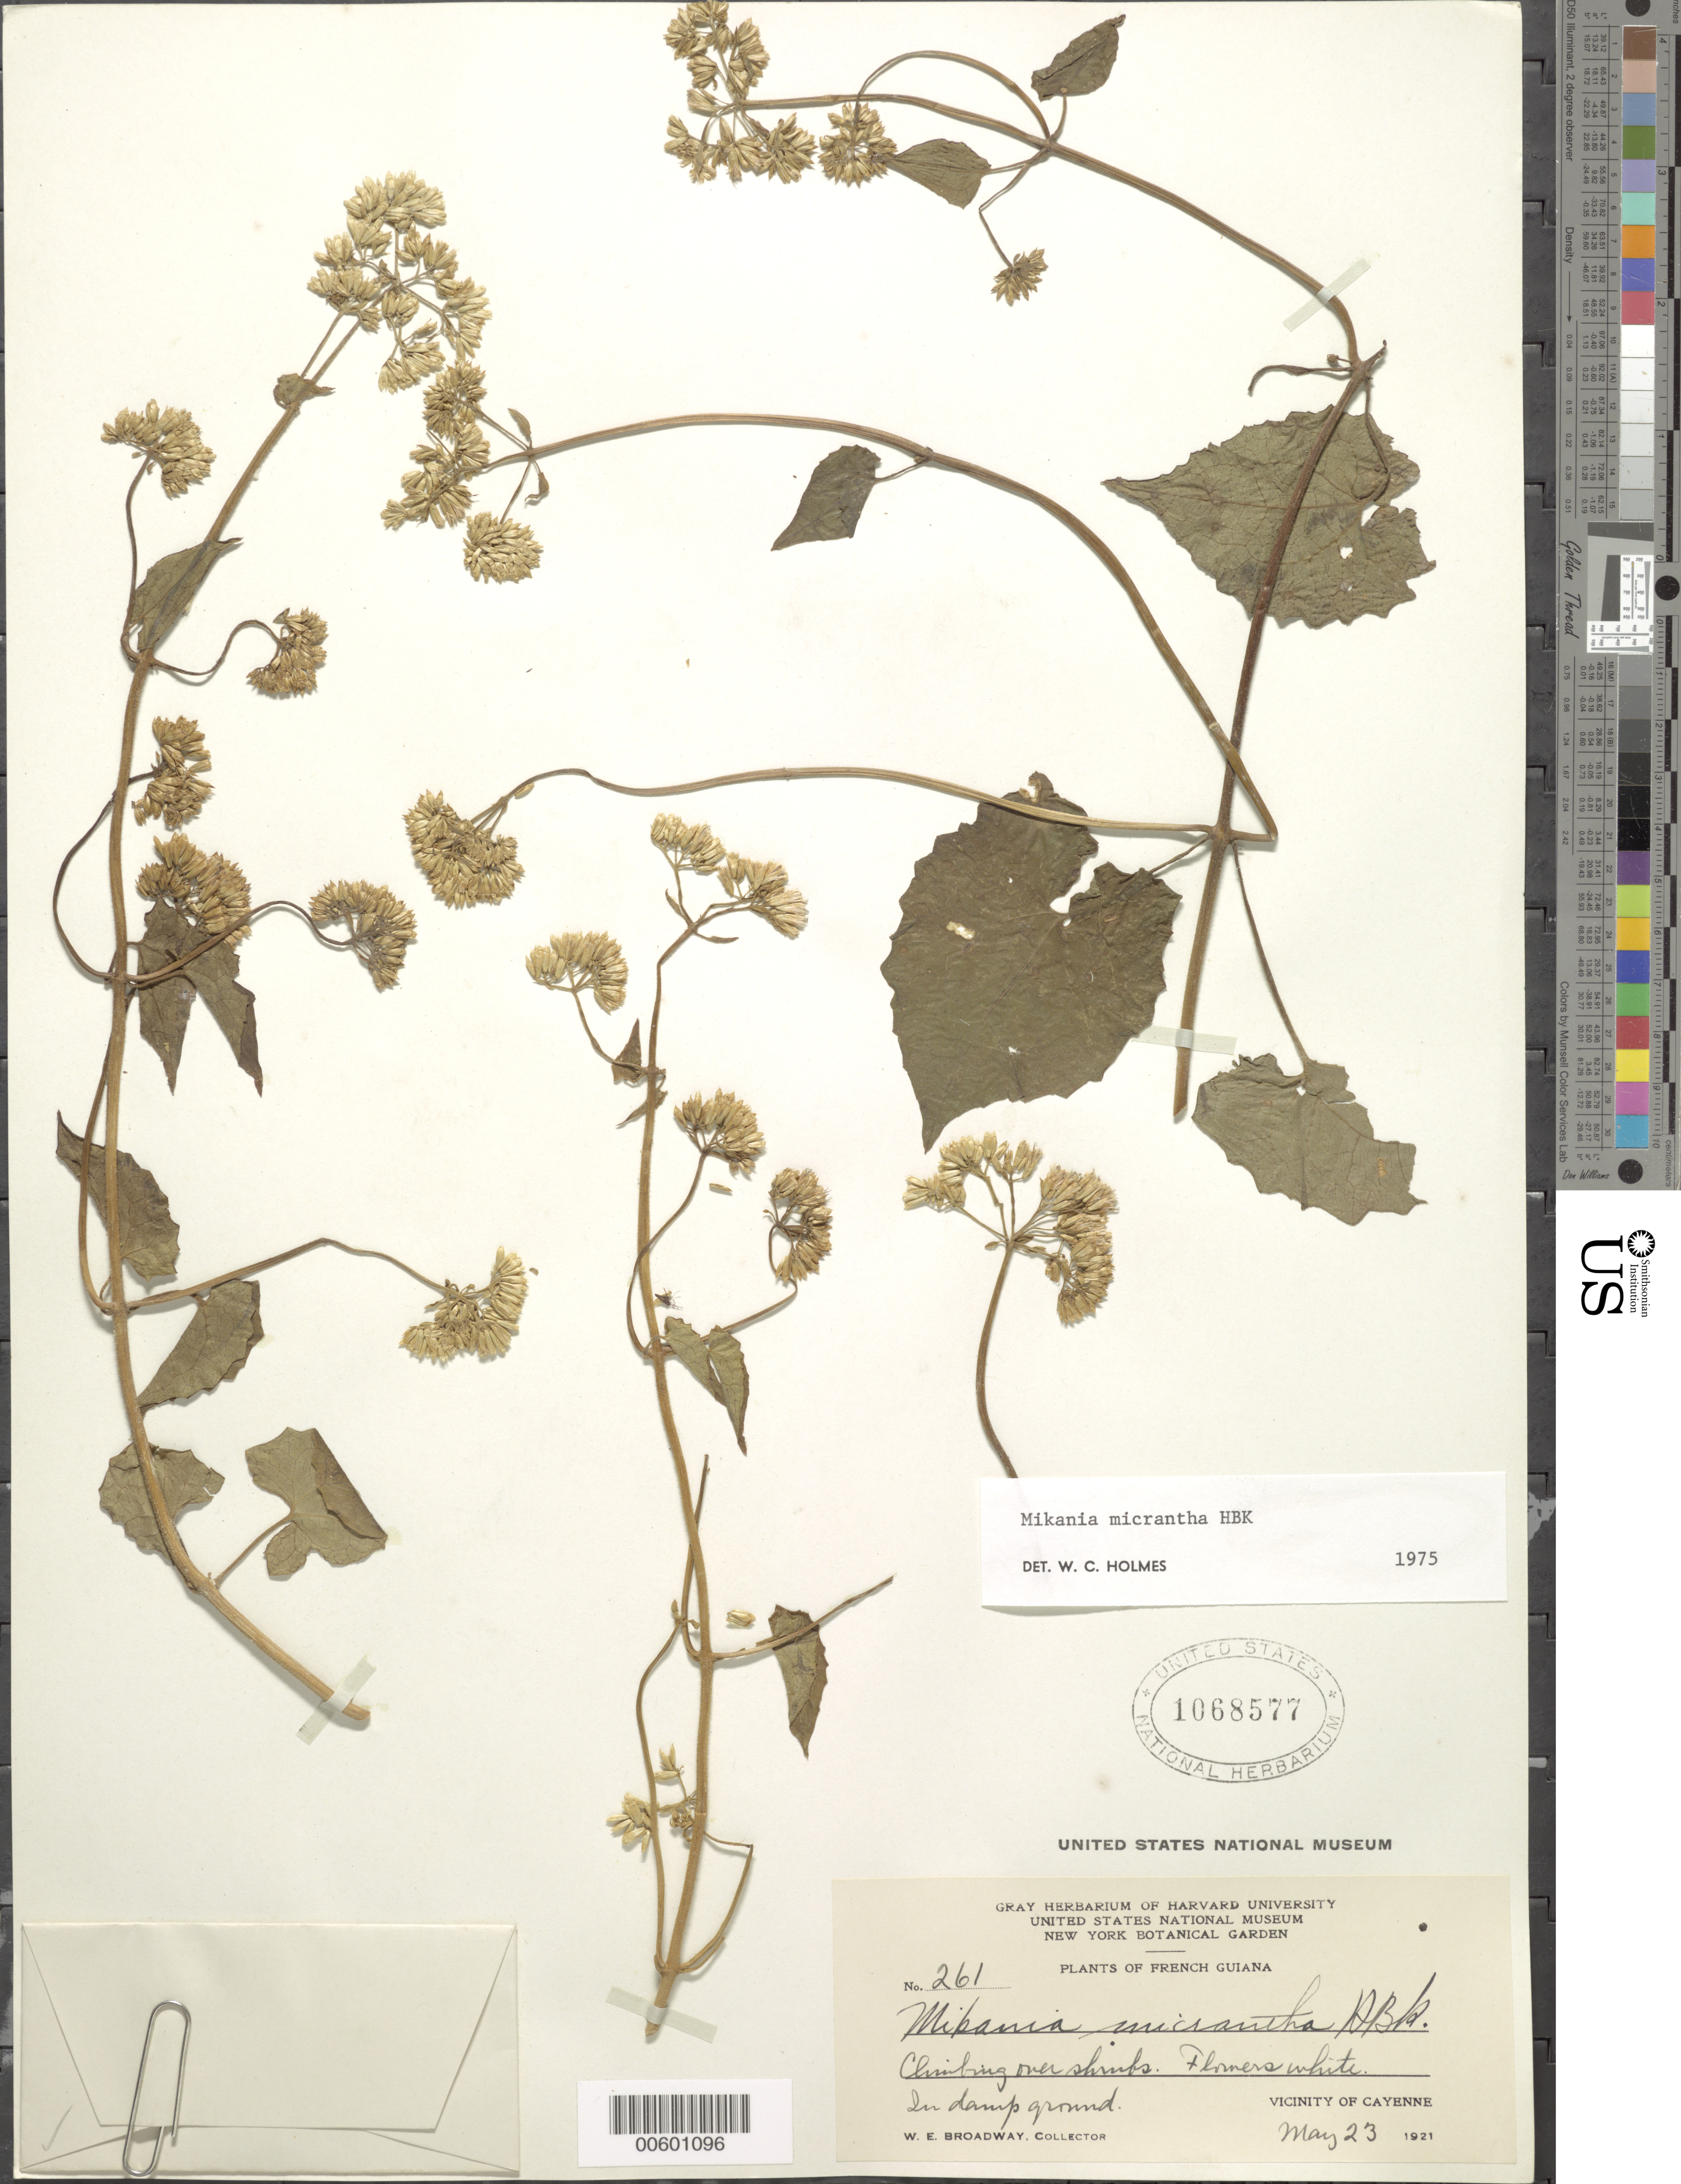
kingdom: Plantae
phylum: Tracheophyta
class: Magnoliopsida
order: Asterales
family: Asteraceae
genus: Mikania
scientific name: Mikania micrantha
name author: Kunth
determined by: Holmes, W. C.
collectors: W. E. Broadway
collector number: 261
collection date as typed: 23-May-21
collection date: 1921-05-23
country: French Guiana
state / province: Cayenne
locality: Cayenne, vic.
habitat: Damp ground, climbing over shrubs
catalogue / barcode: US 1068577